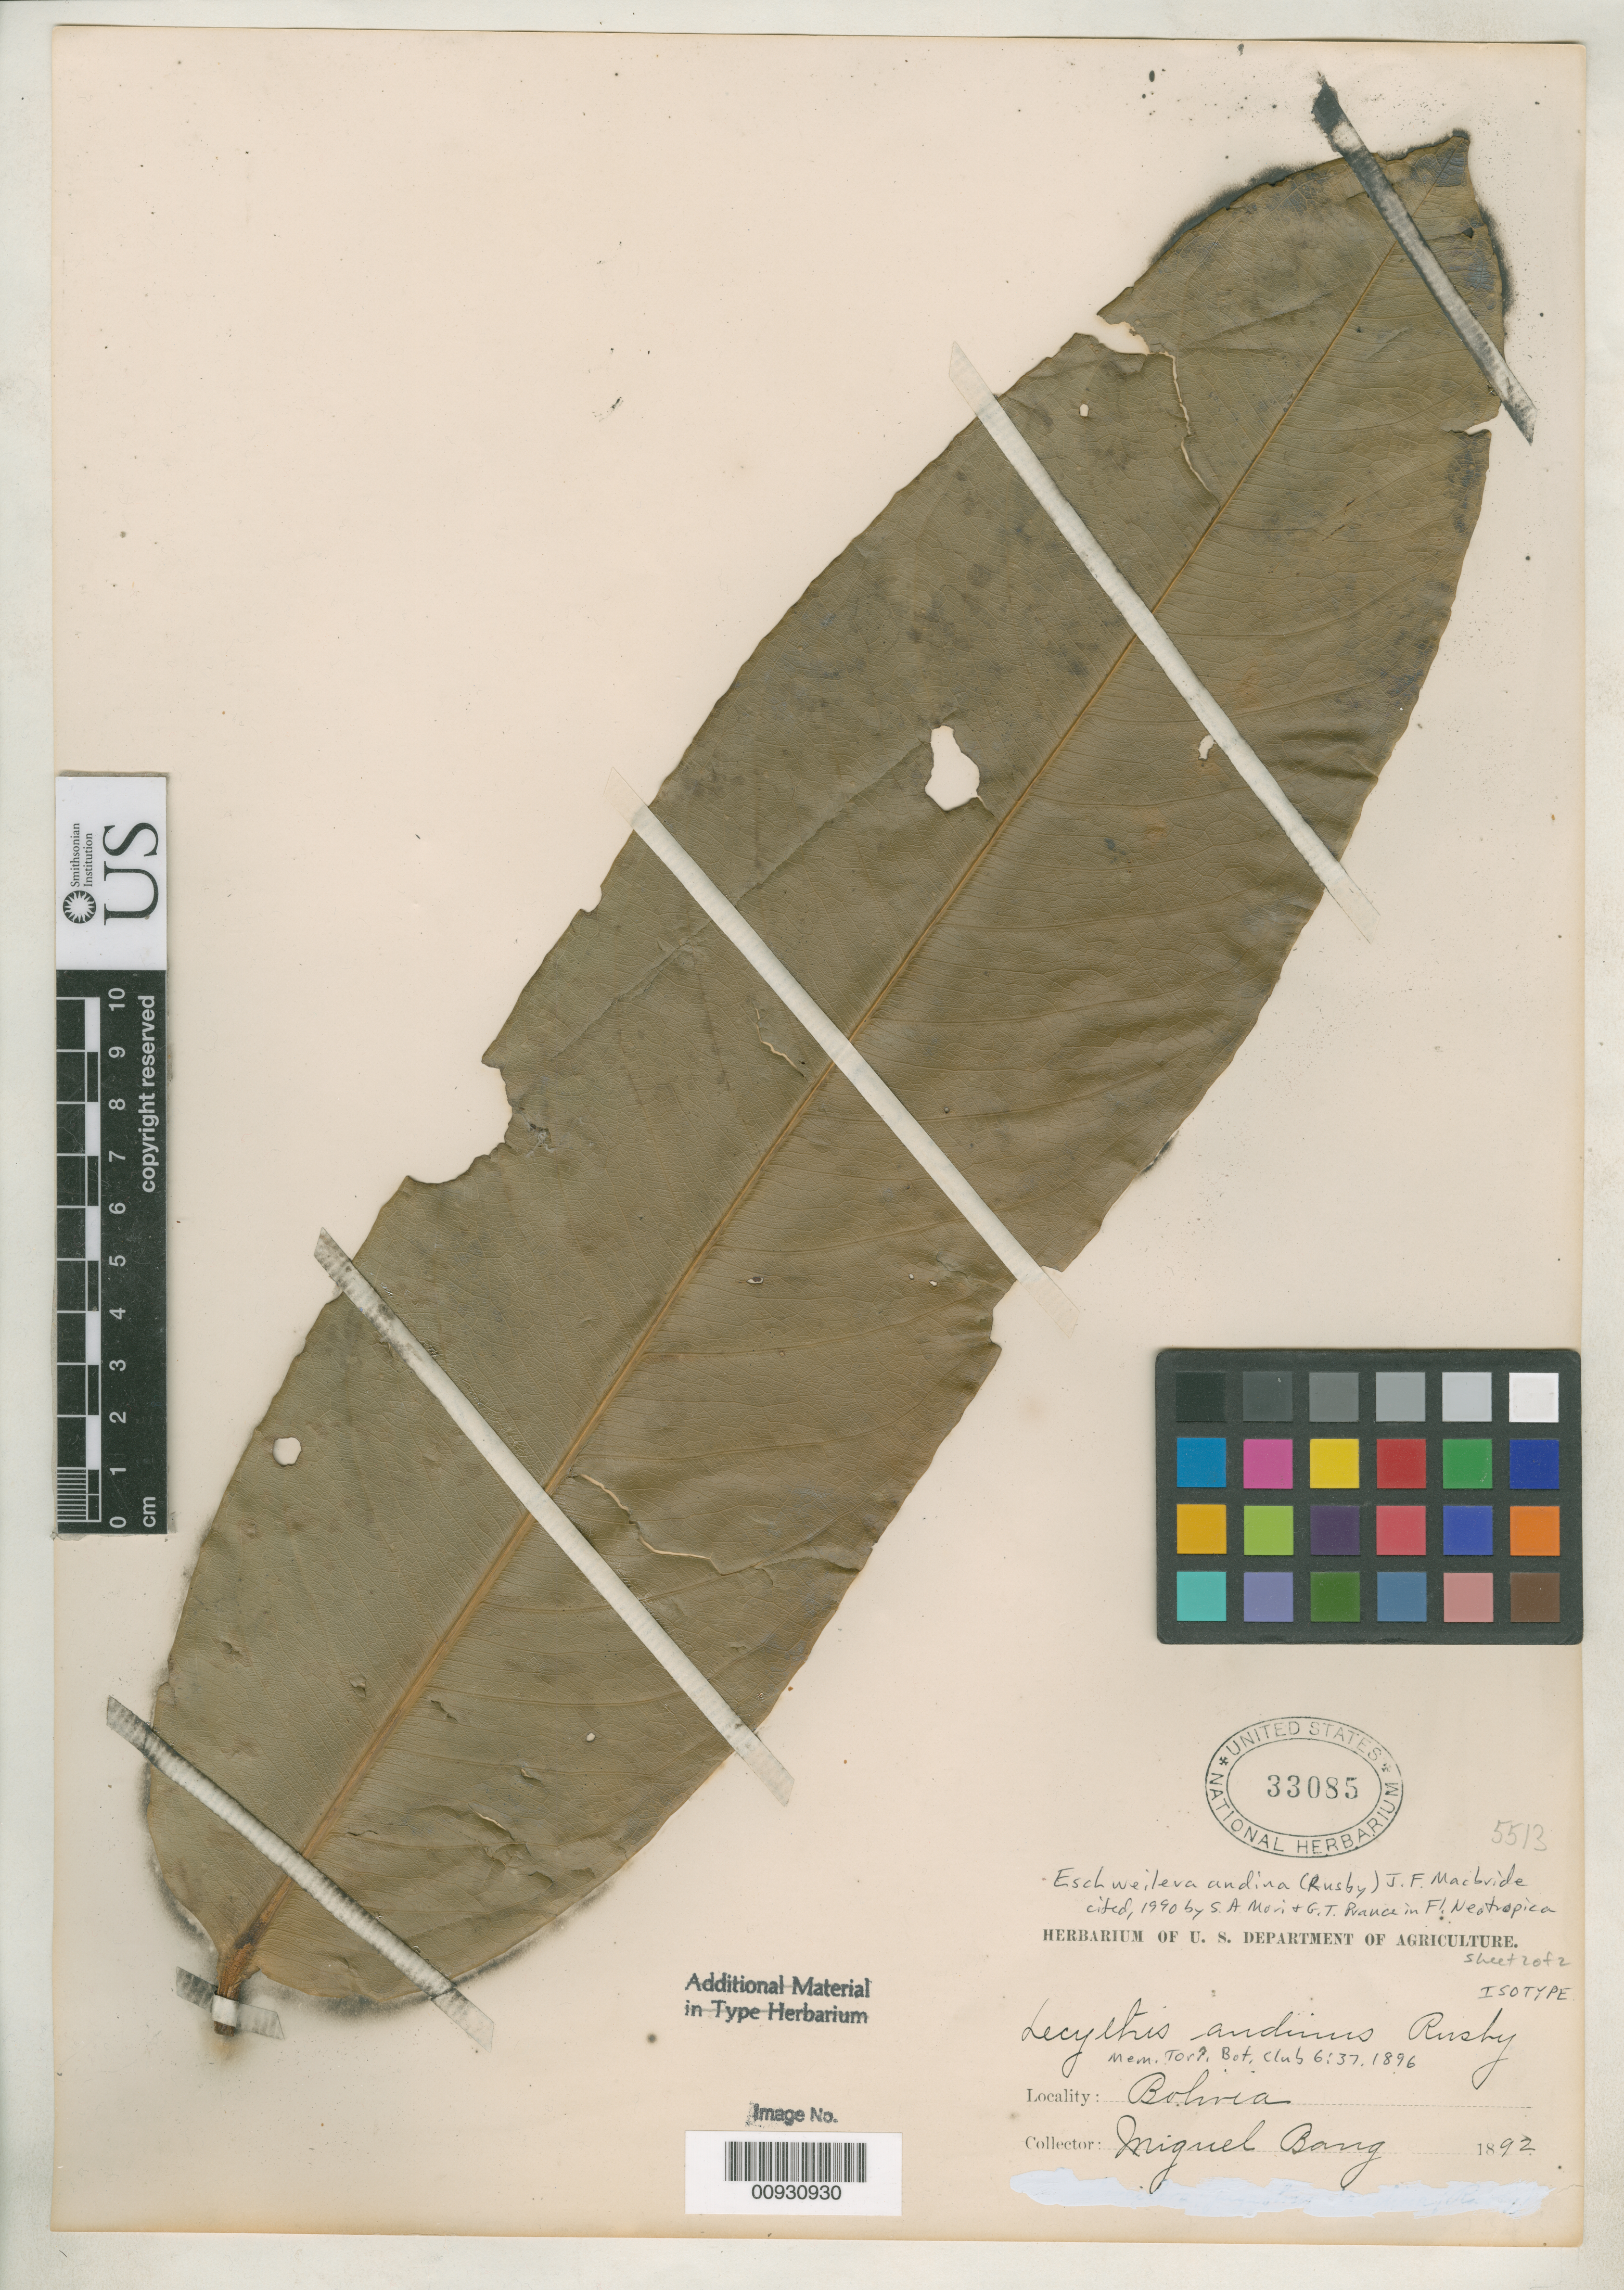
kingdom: Plantae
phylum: Tracheophyta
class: Magnoliopsida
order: Ericales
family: Lecythidaceae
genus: Lecythis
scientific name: Lecythis andinus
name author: Rusby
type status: Isolectotype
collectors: M. Bang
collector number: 1522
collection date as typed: Jul 1892 to -- Aug 1892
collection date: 1892-07/1892-08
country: Bolivia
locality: Mapiri.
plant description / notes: Currently accepted name as cited by Mori & Prance, 1990.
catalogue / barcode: US 33085